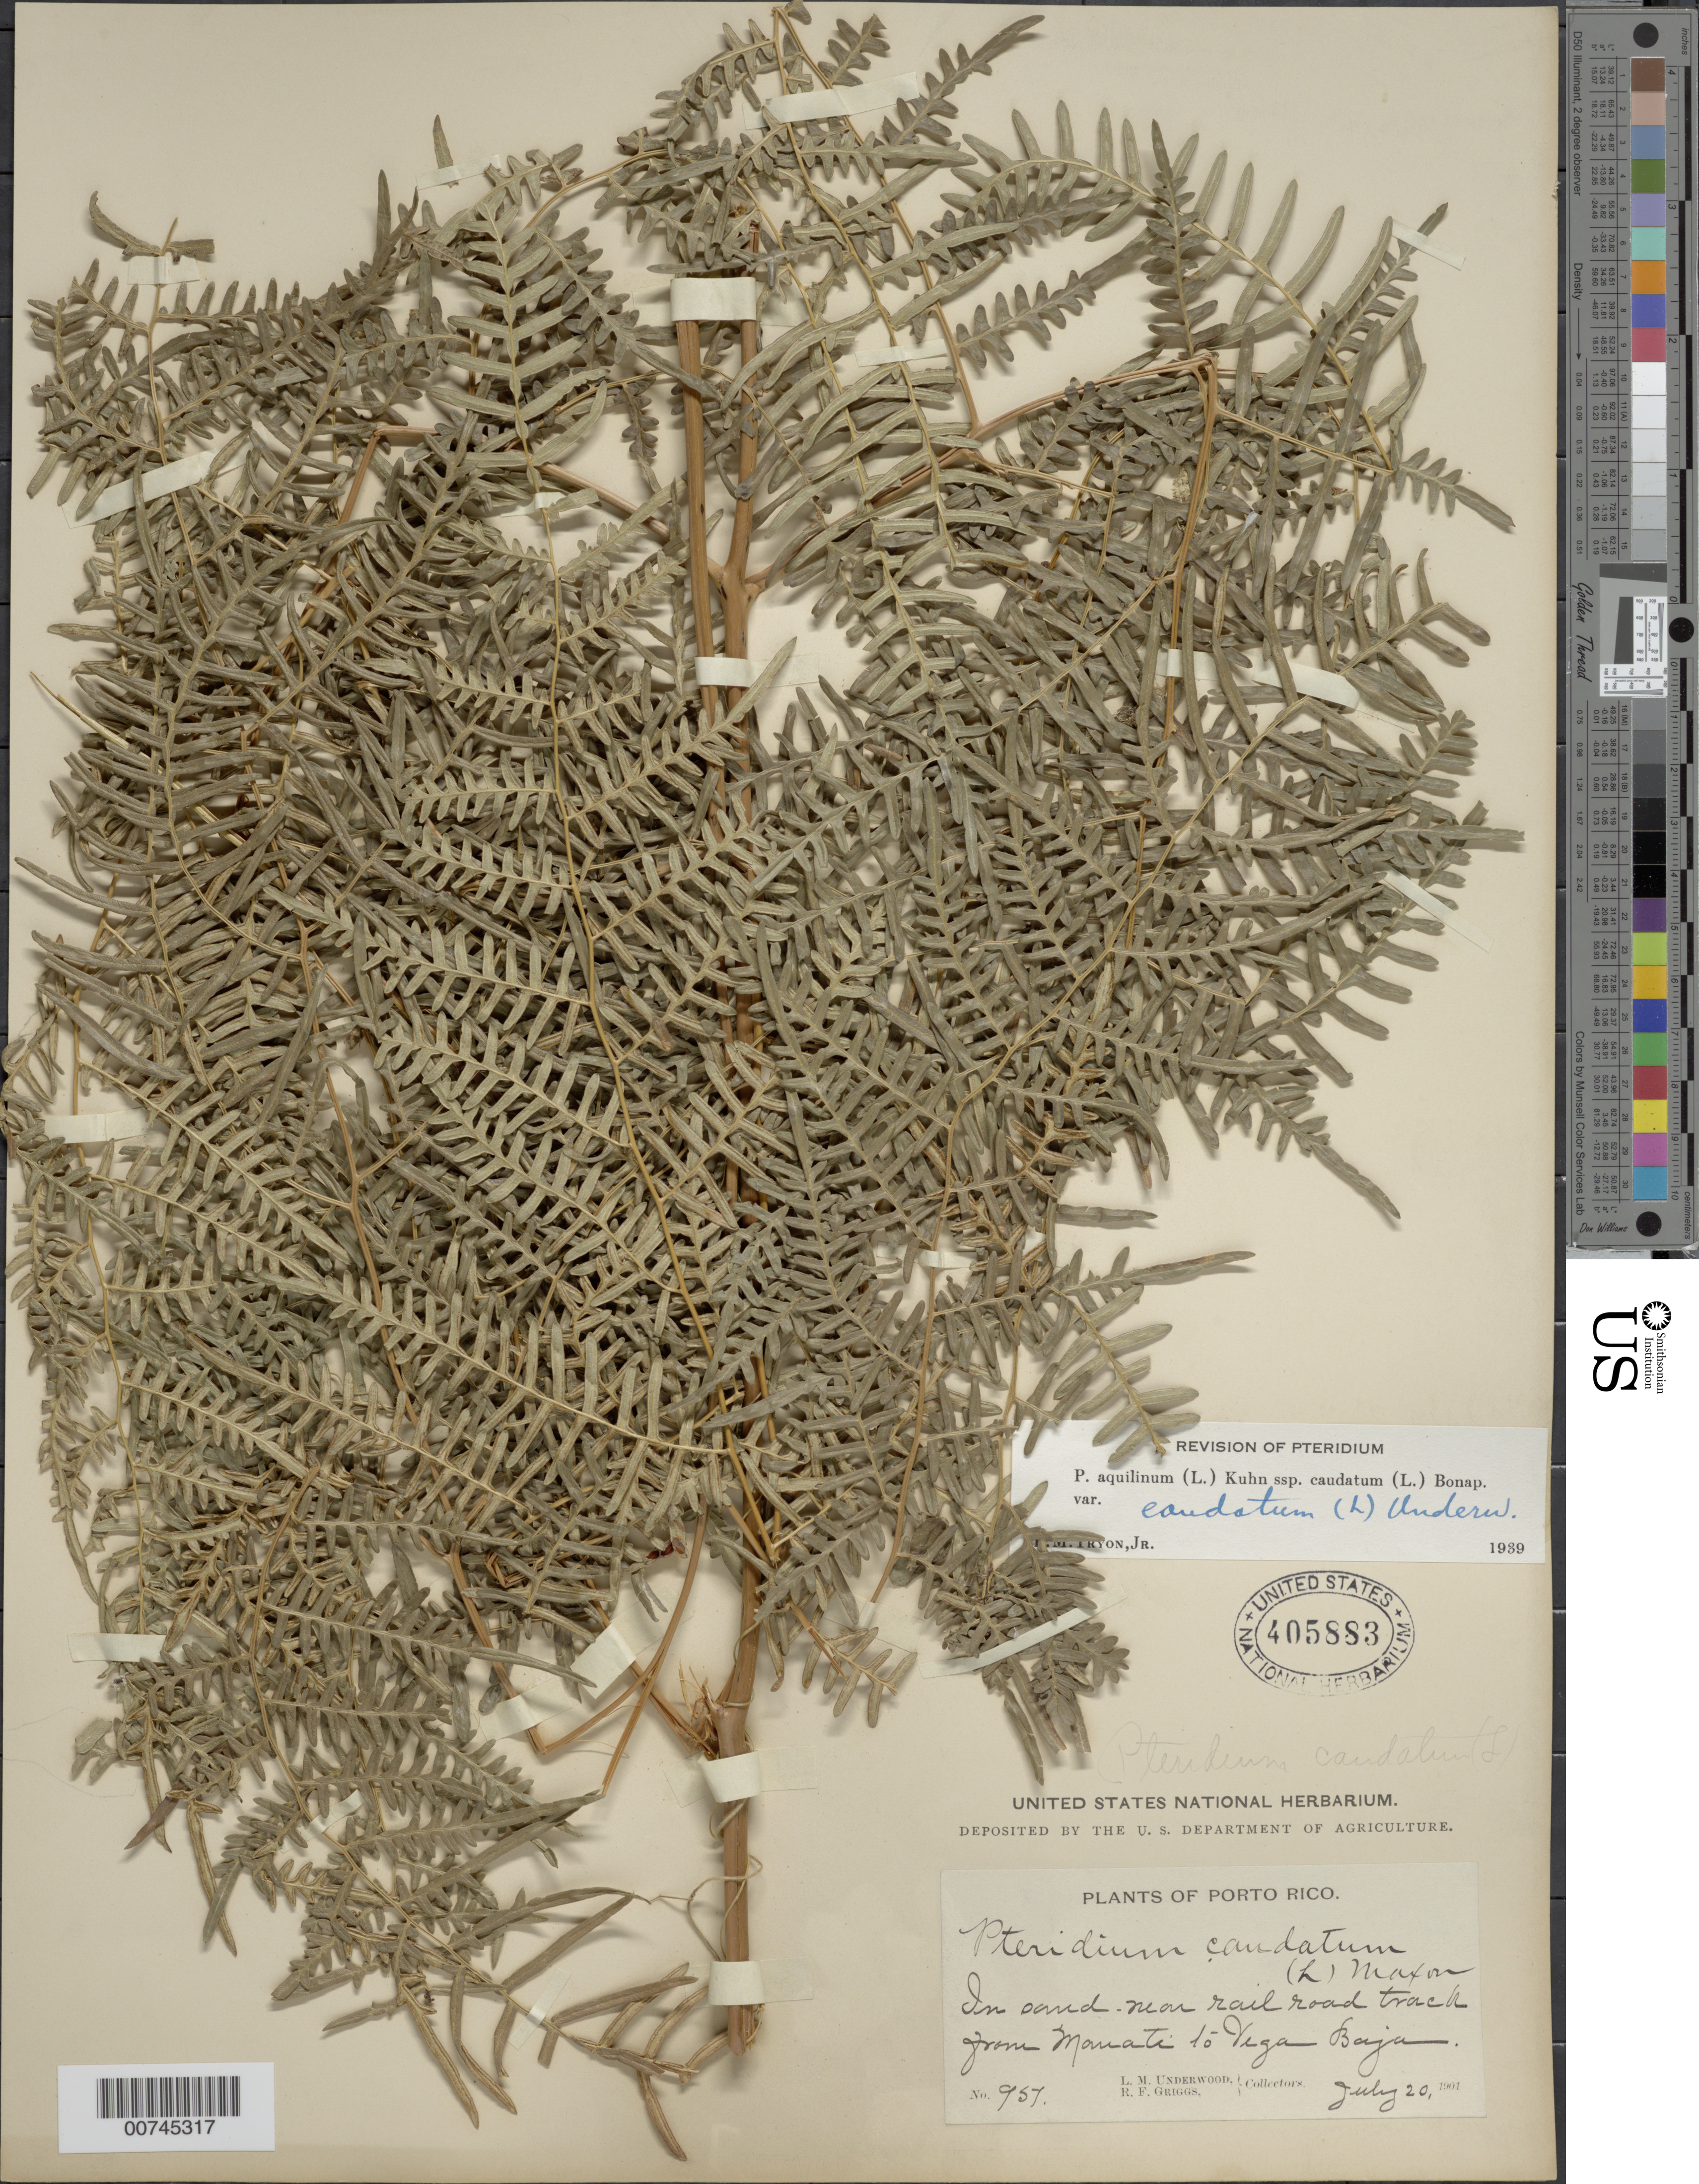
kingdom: Plantae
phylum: Tracheophyta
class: Polypodiopsida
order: Polypodiales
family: Dennstaedtiaceae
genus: Pteridium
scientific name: Pteridium caudatum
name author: (L.) Maxon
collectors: L. M. Underwood & R. F. Griggs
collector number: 957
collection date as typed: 20 Jul 1901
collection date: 1901-07-20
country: Puerto Rico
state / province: Vega Baja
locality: From Manatí to Vega Baja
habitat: In sand near rail road track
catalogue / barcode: US 405883